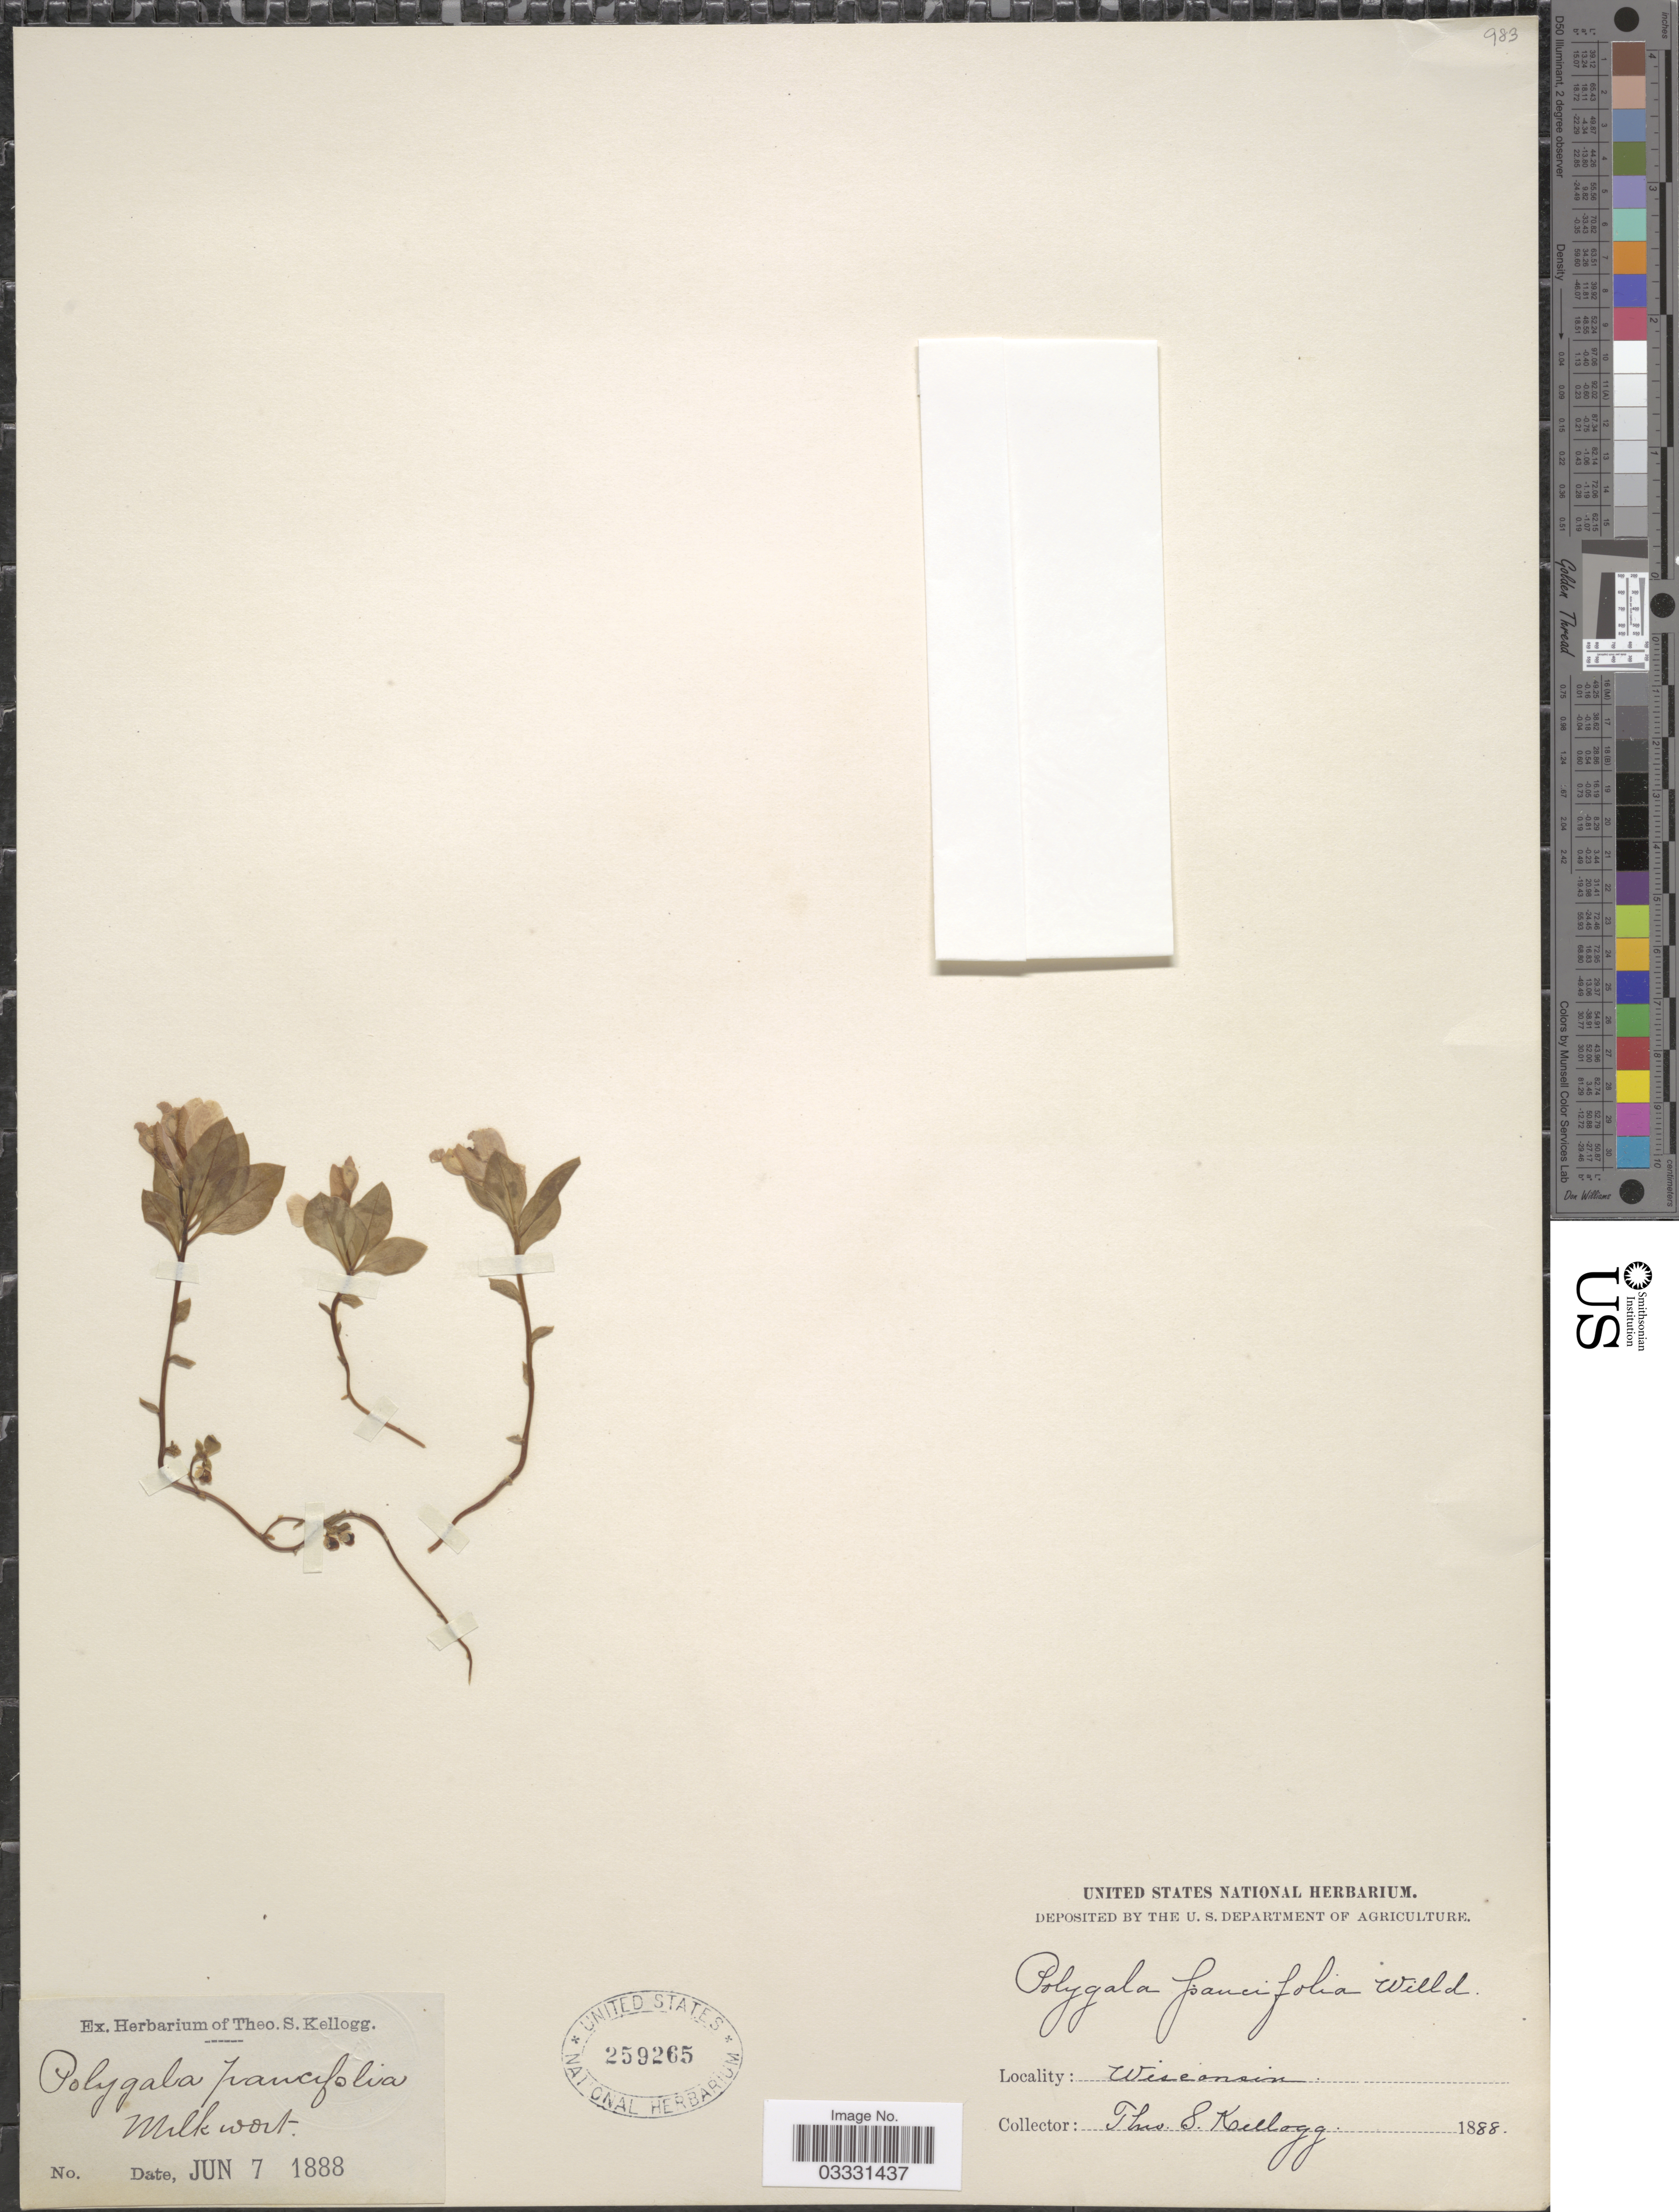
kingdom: Plantae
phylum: Tracheophyta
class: Magnoliopsida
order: Fabales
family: Polygalaceae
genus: Polygaloides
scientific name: Polygaloides paucifolia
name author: (Willd.) J.R. Abbott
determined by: Strong, Mark T., (BOT), Smithsonian Institution - National Museum of Natural History (UNITED STATES)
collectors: T. S. Kellogg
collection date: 1888-06-07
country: United States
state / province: Wisconsin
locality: Milkwort.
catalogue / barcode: US 259265